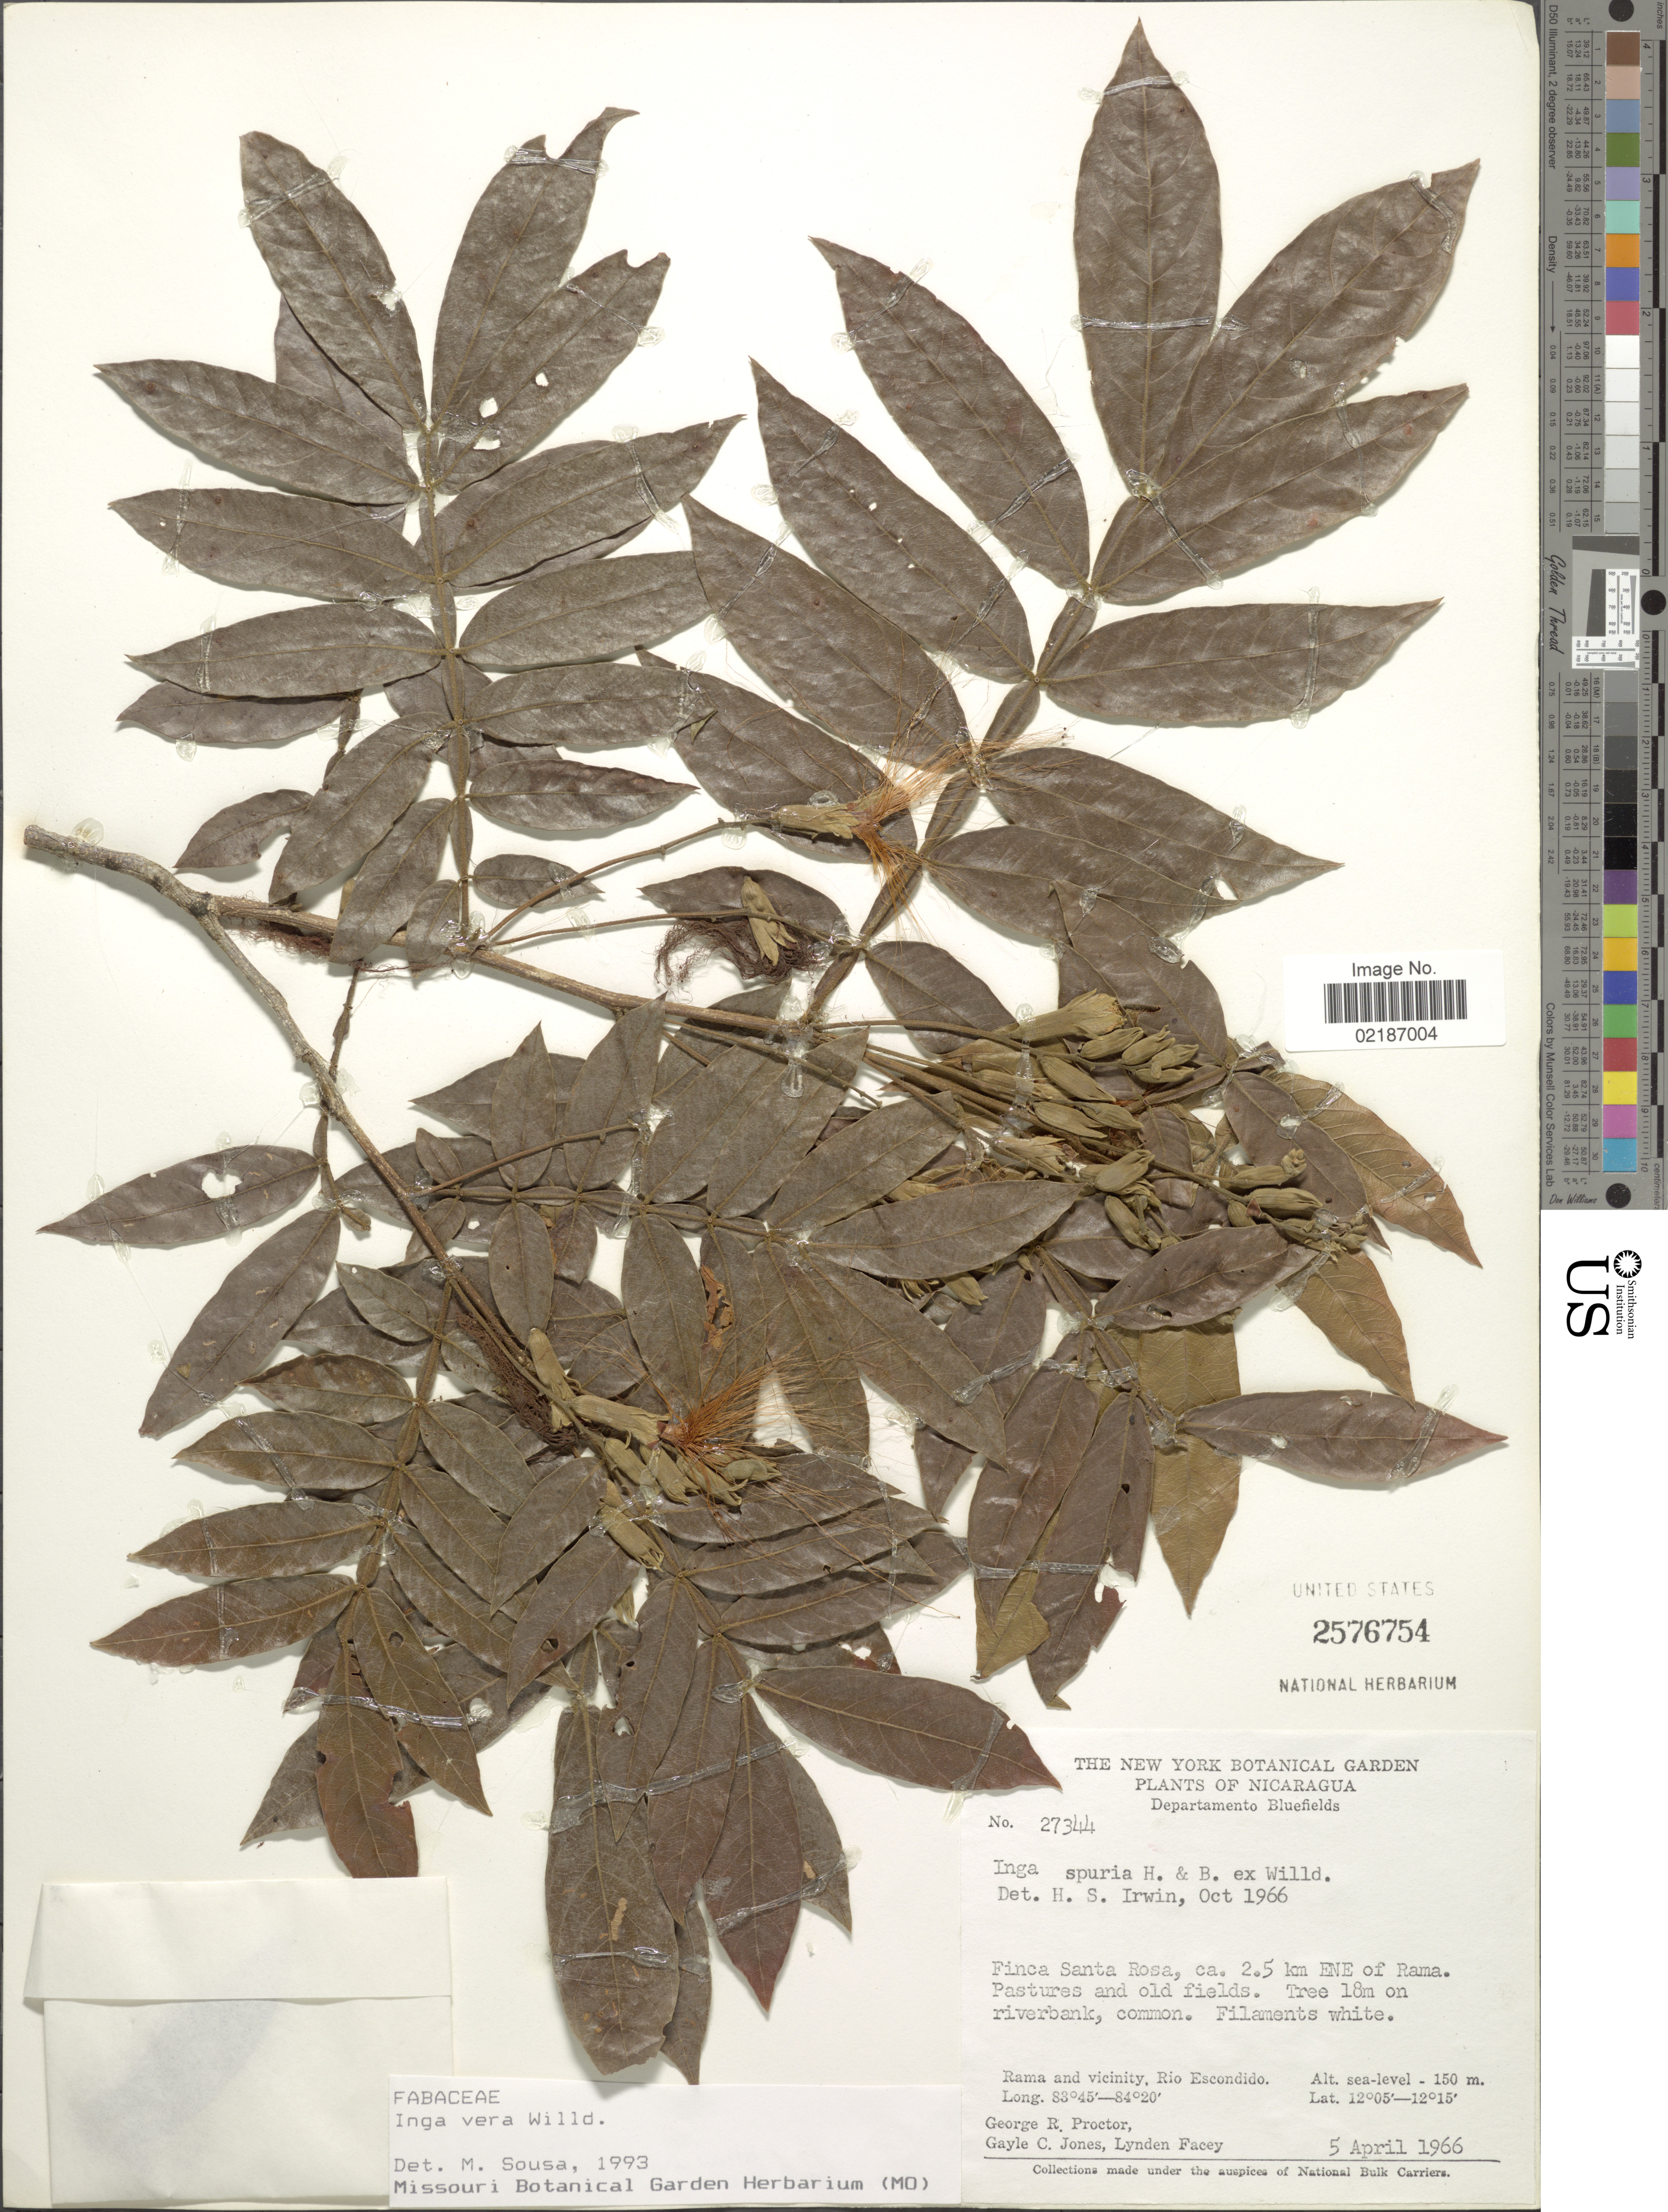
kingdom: Plantae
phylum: Tracheophyta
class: Magnoliopsida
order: Fabales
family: Fabaceae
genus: Inga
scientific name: Inga vera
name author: Willd.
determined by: Sousa, M.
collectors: G. Proctor, G. C. Jones & L. Facey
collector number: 27344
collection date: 1966-04-05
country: Nicaragua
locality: Departamento Bluefields, Finca Santa Rosa, ca 2.5 km ENE of Rama, Rama and Vicinity, Rio Escondido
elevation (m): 150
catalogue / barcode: US 2576754